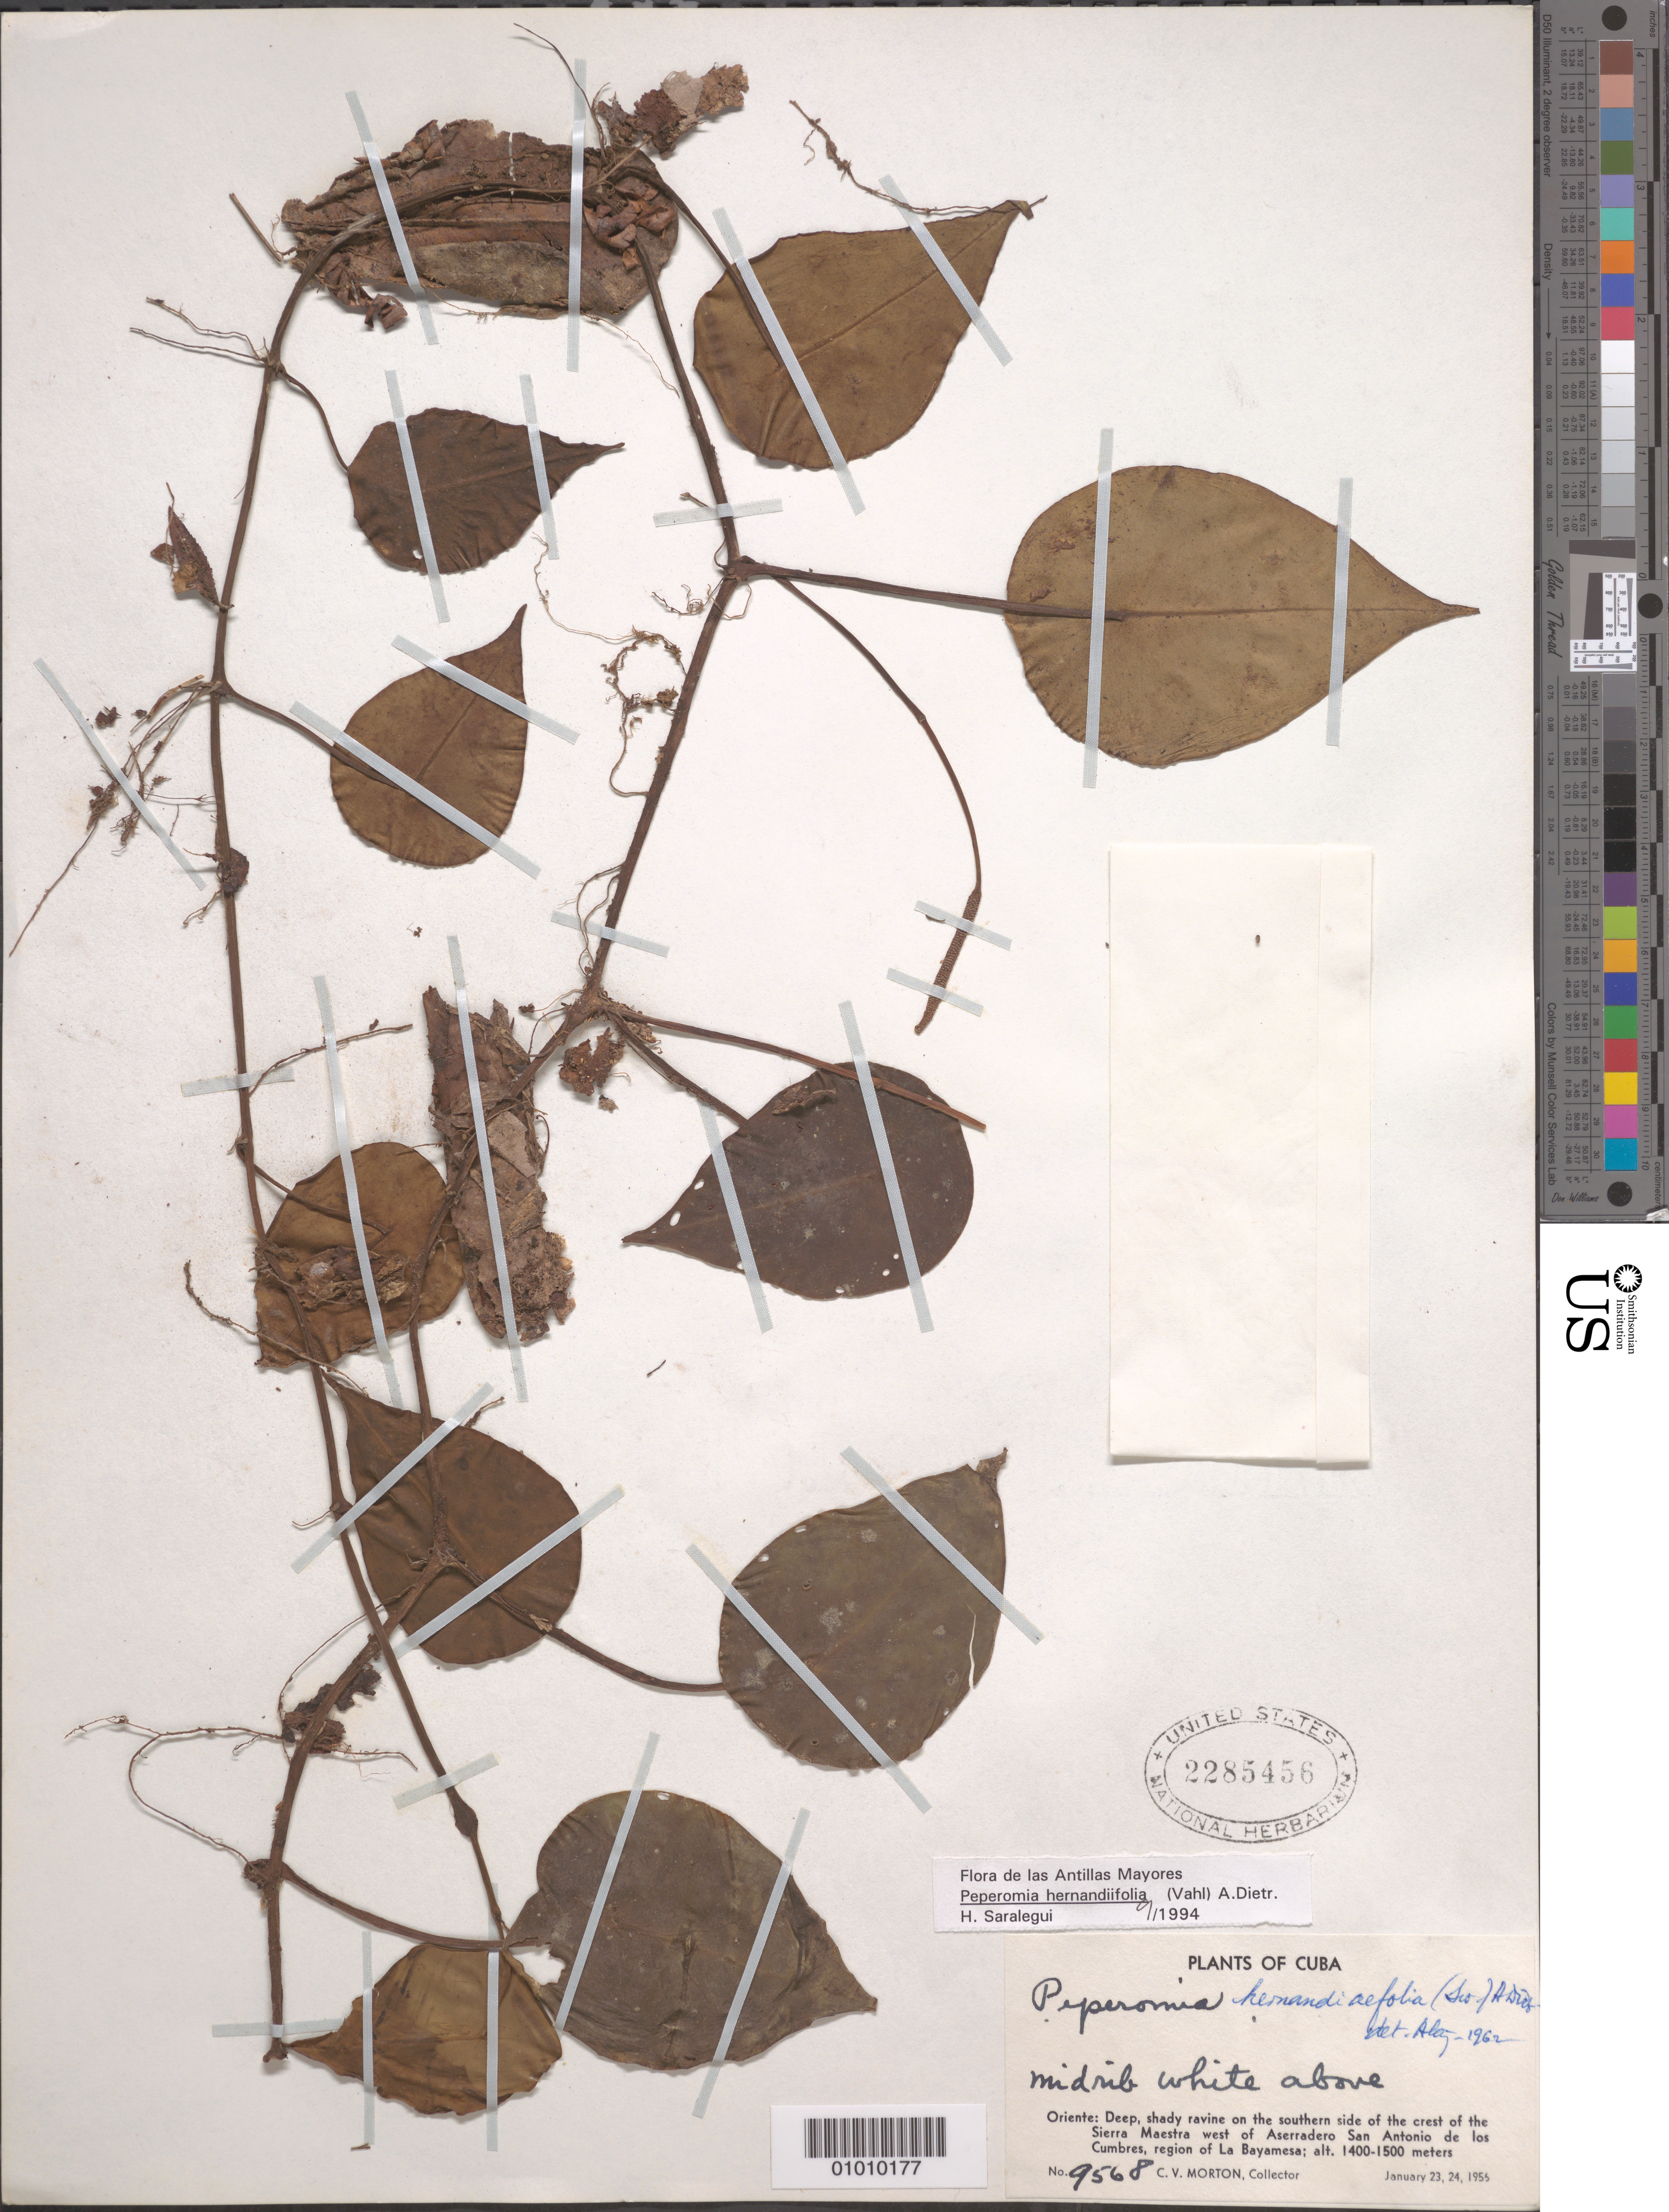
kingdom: Plantae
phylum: Tracheophyta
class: Magnoliopsida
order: Piperales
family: Piperaceae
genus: Peperomia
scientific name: Peperomia hernandiifolia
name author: (Vahl) A. Dietr.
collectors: C. V. Morton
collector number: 9568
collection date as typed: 23 Jan 1955 to 24 Jan 1955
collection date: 1955-01-23/1955-01-24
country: Cuba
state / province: Oriente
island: Cuba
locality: Oriente: Deep, shady ravine on the southern side of the crest of the Sierra Maestra W of the Aserradero San Antonio de los Cumbres, region of La Bayamesa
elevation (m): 1400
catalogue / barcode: US 2285456